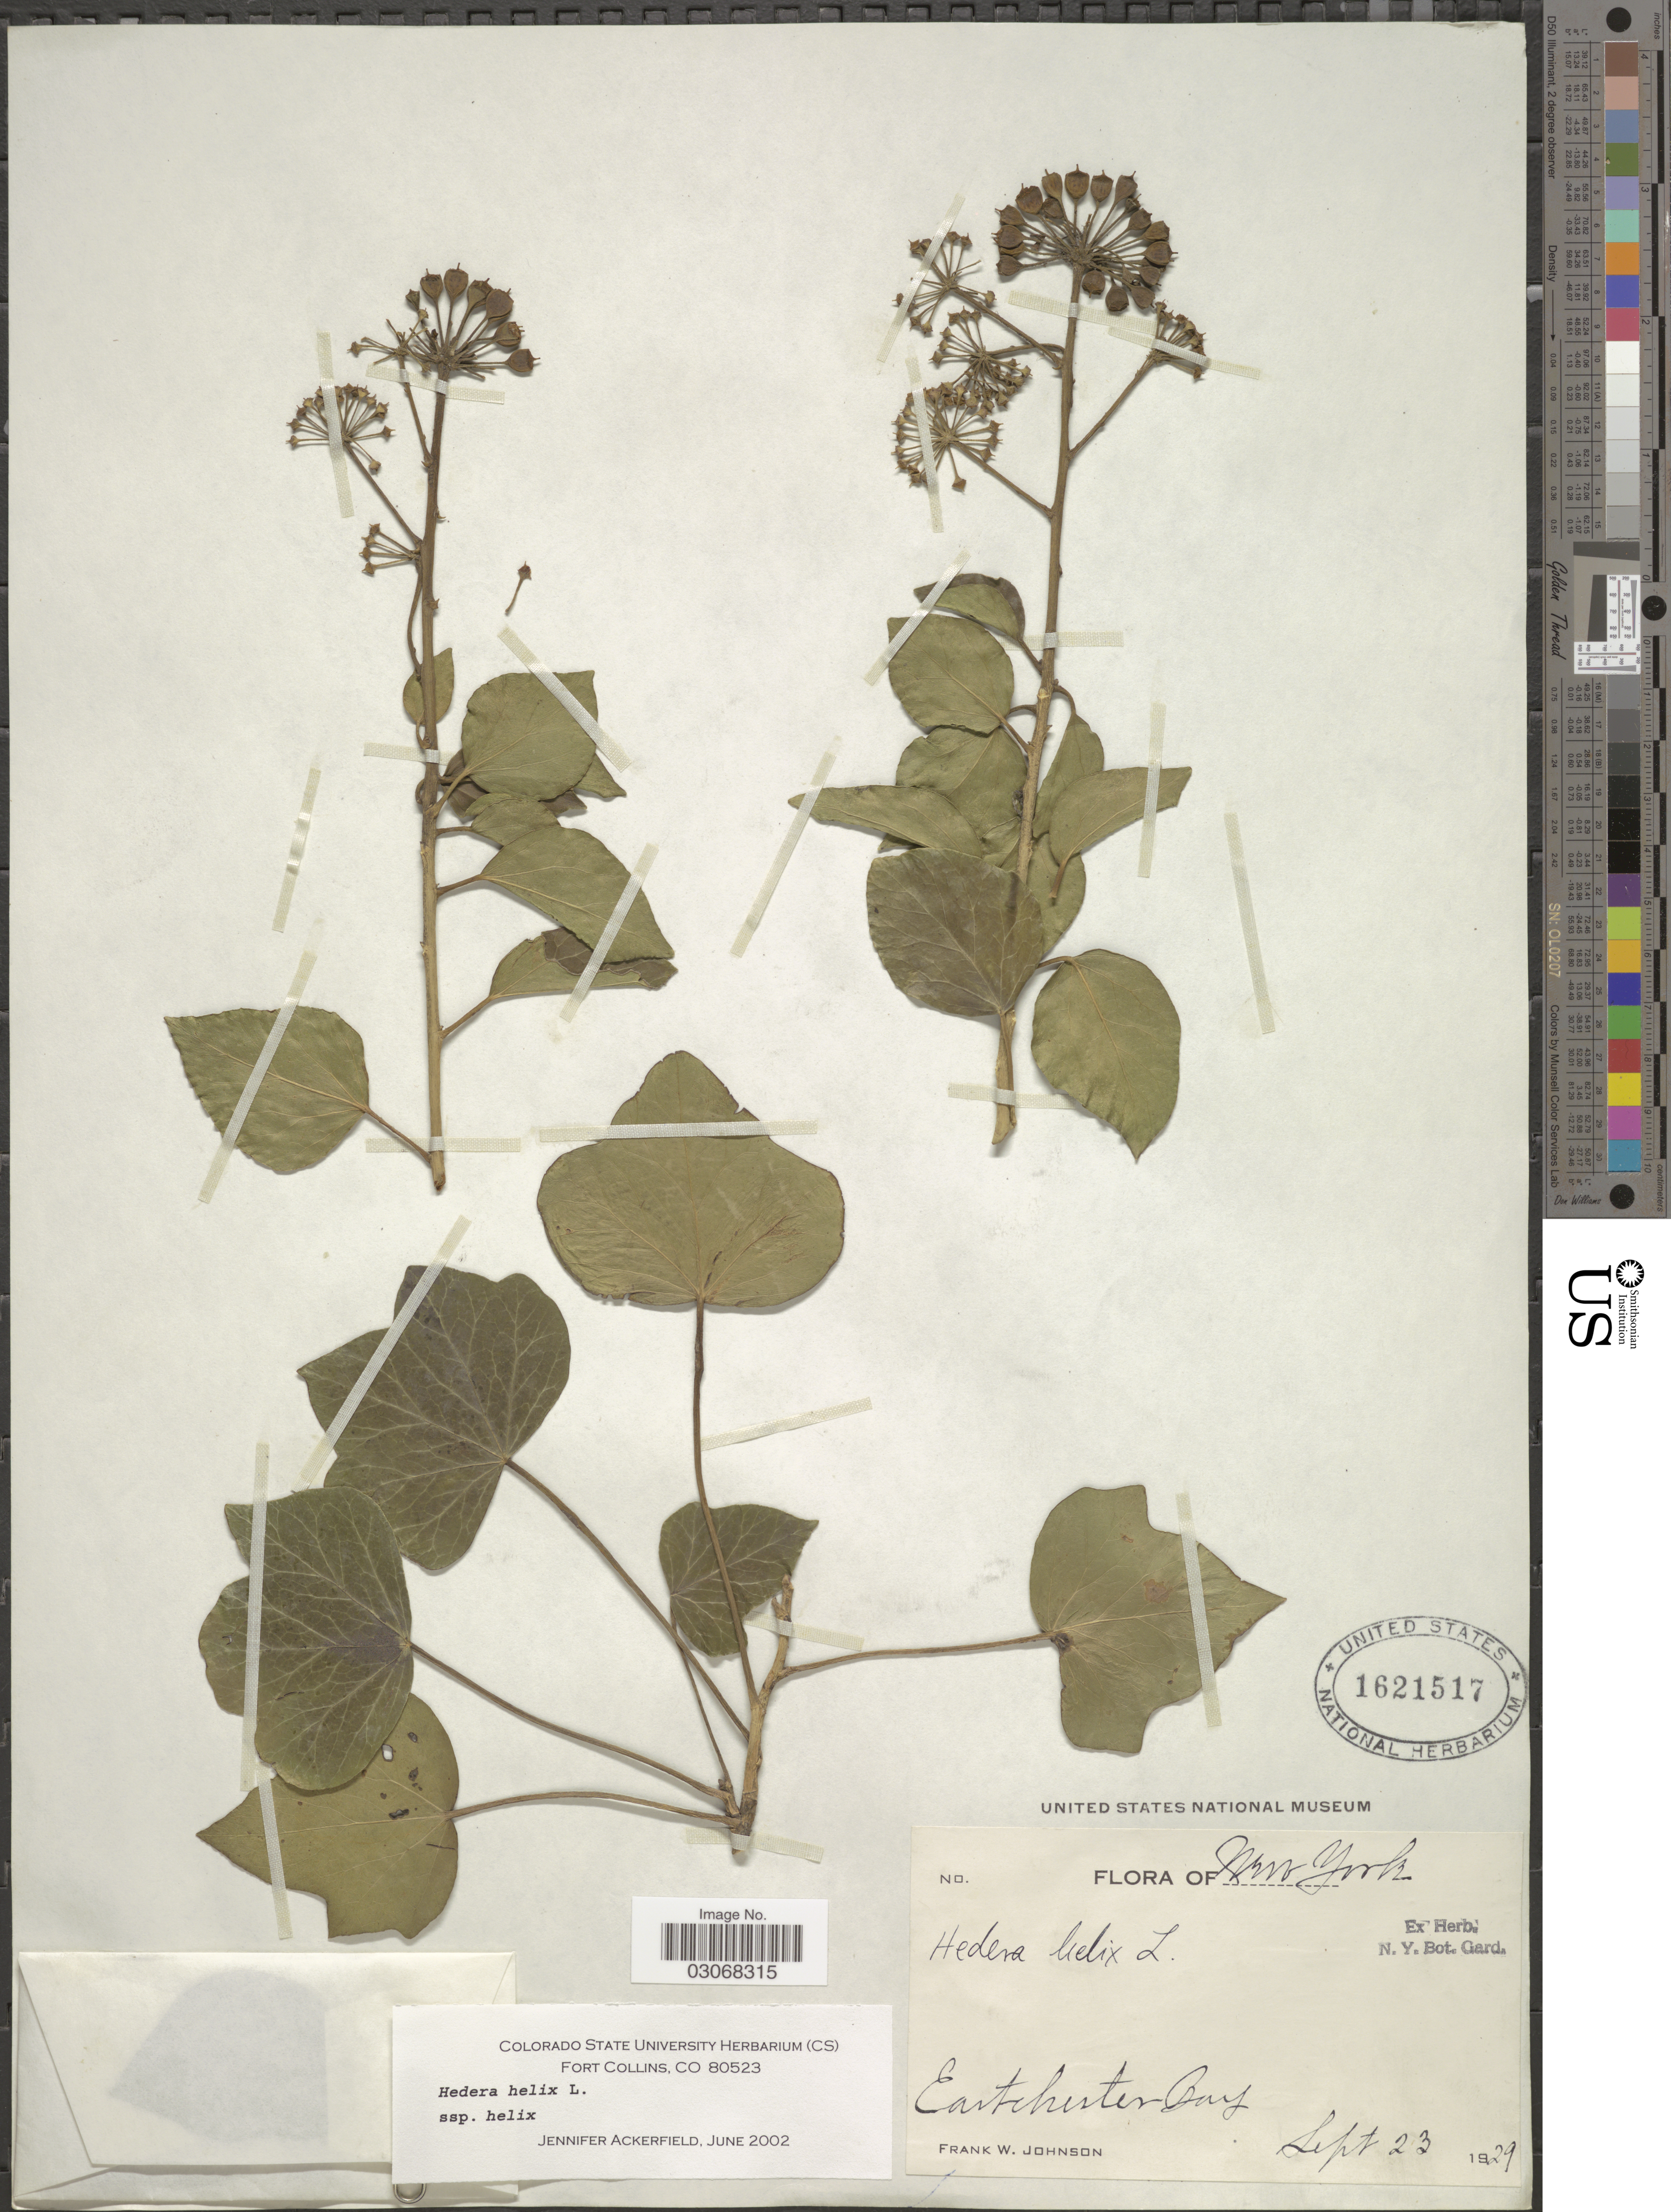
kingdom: Plantae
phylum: Tracheophyta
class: Magnoliopsida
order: Apiales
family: Araliaceae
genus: Hedera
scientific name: Hedera helix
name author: L.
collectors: F. W. Johnson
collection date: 1929-09-23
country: United States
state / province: New York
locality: Eastchester Bay.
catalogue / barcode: US 1621517